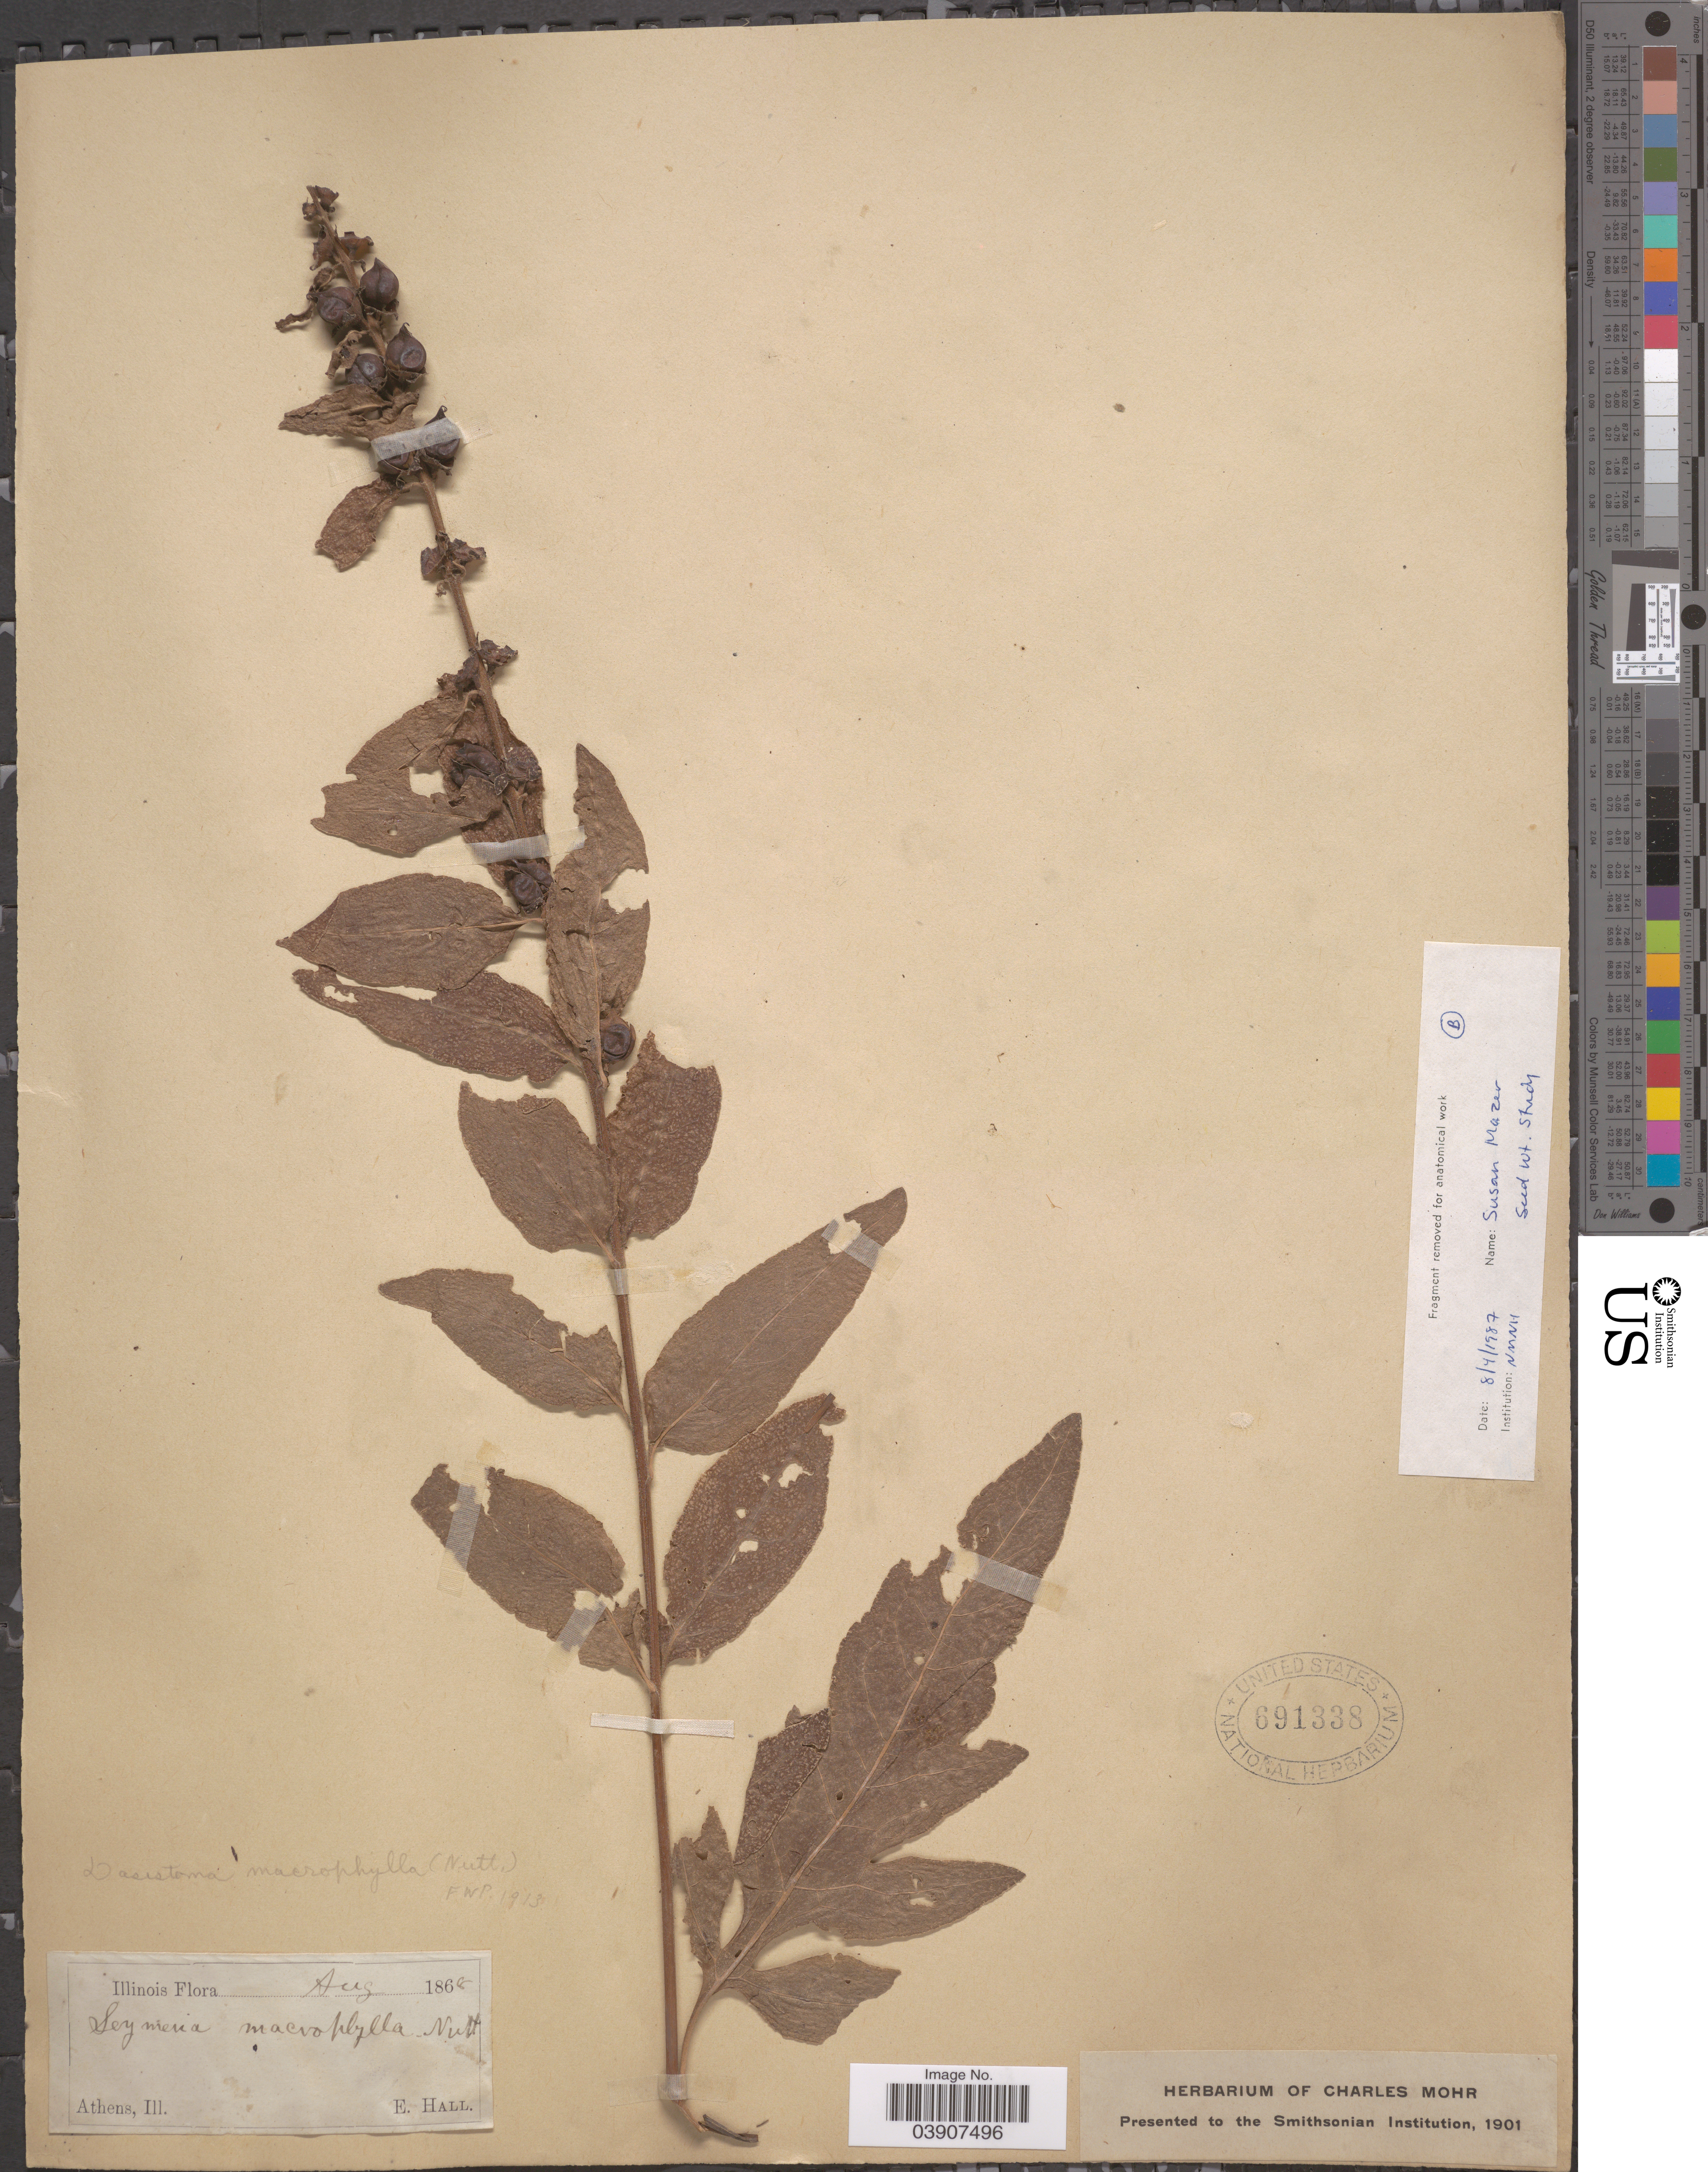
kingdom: Plantae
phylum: Tracheophyta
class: Magnoliopsida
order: Lamiales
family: Orobanchaceae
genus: Dasistoma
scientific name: Dasistoma macrophylla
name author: (Nutt.) Raf.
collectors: E. Hall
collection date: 1868-08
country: United States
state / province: Illinois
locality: Athens.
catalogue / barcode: US 691338